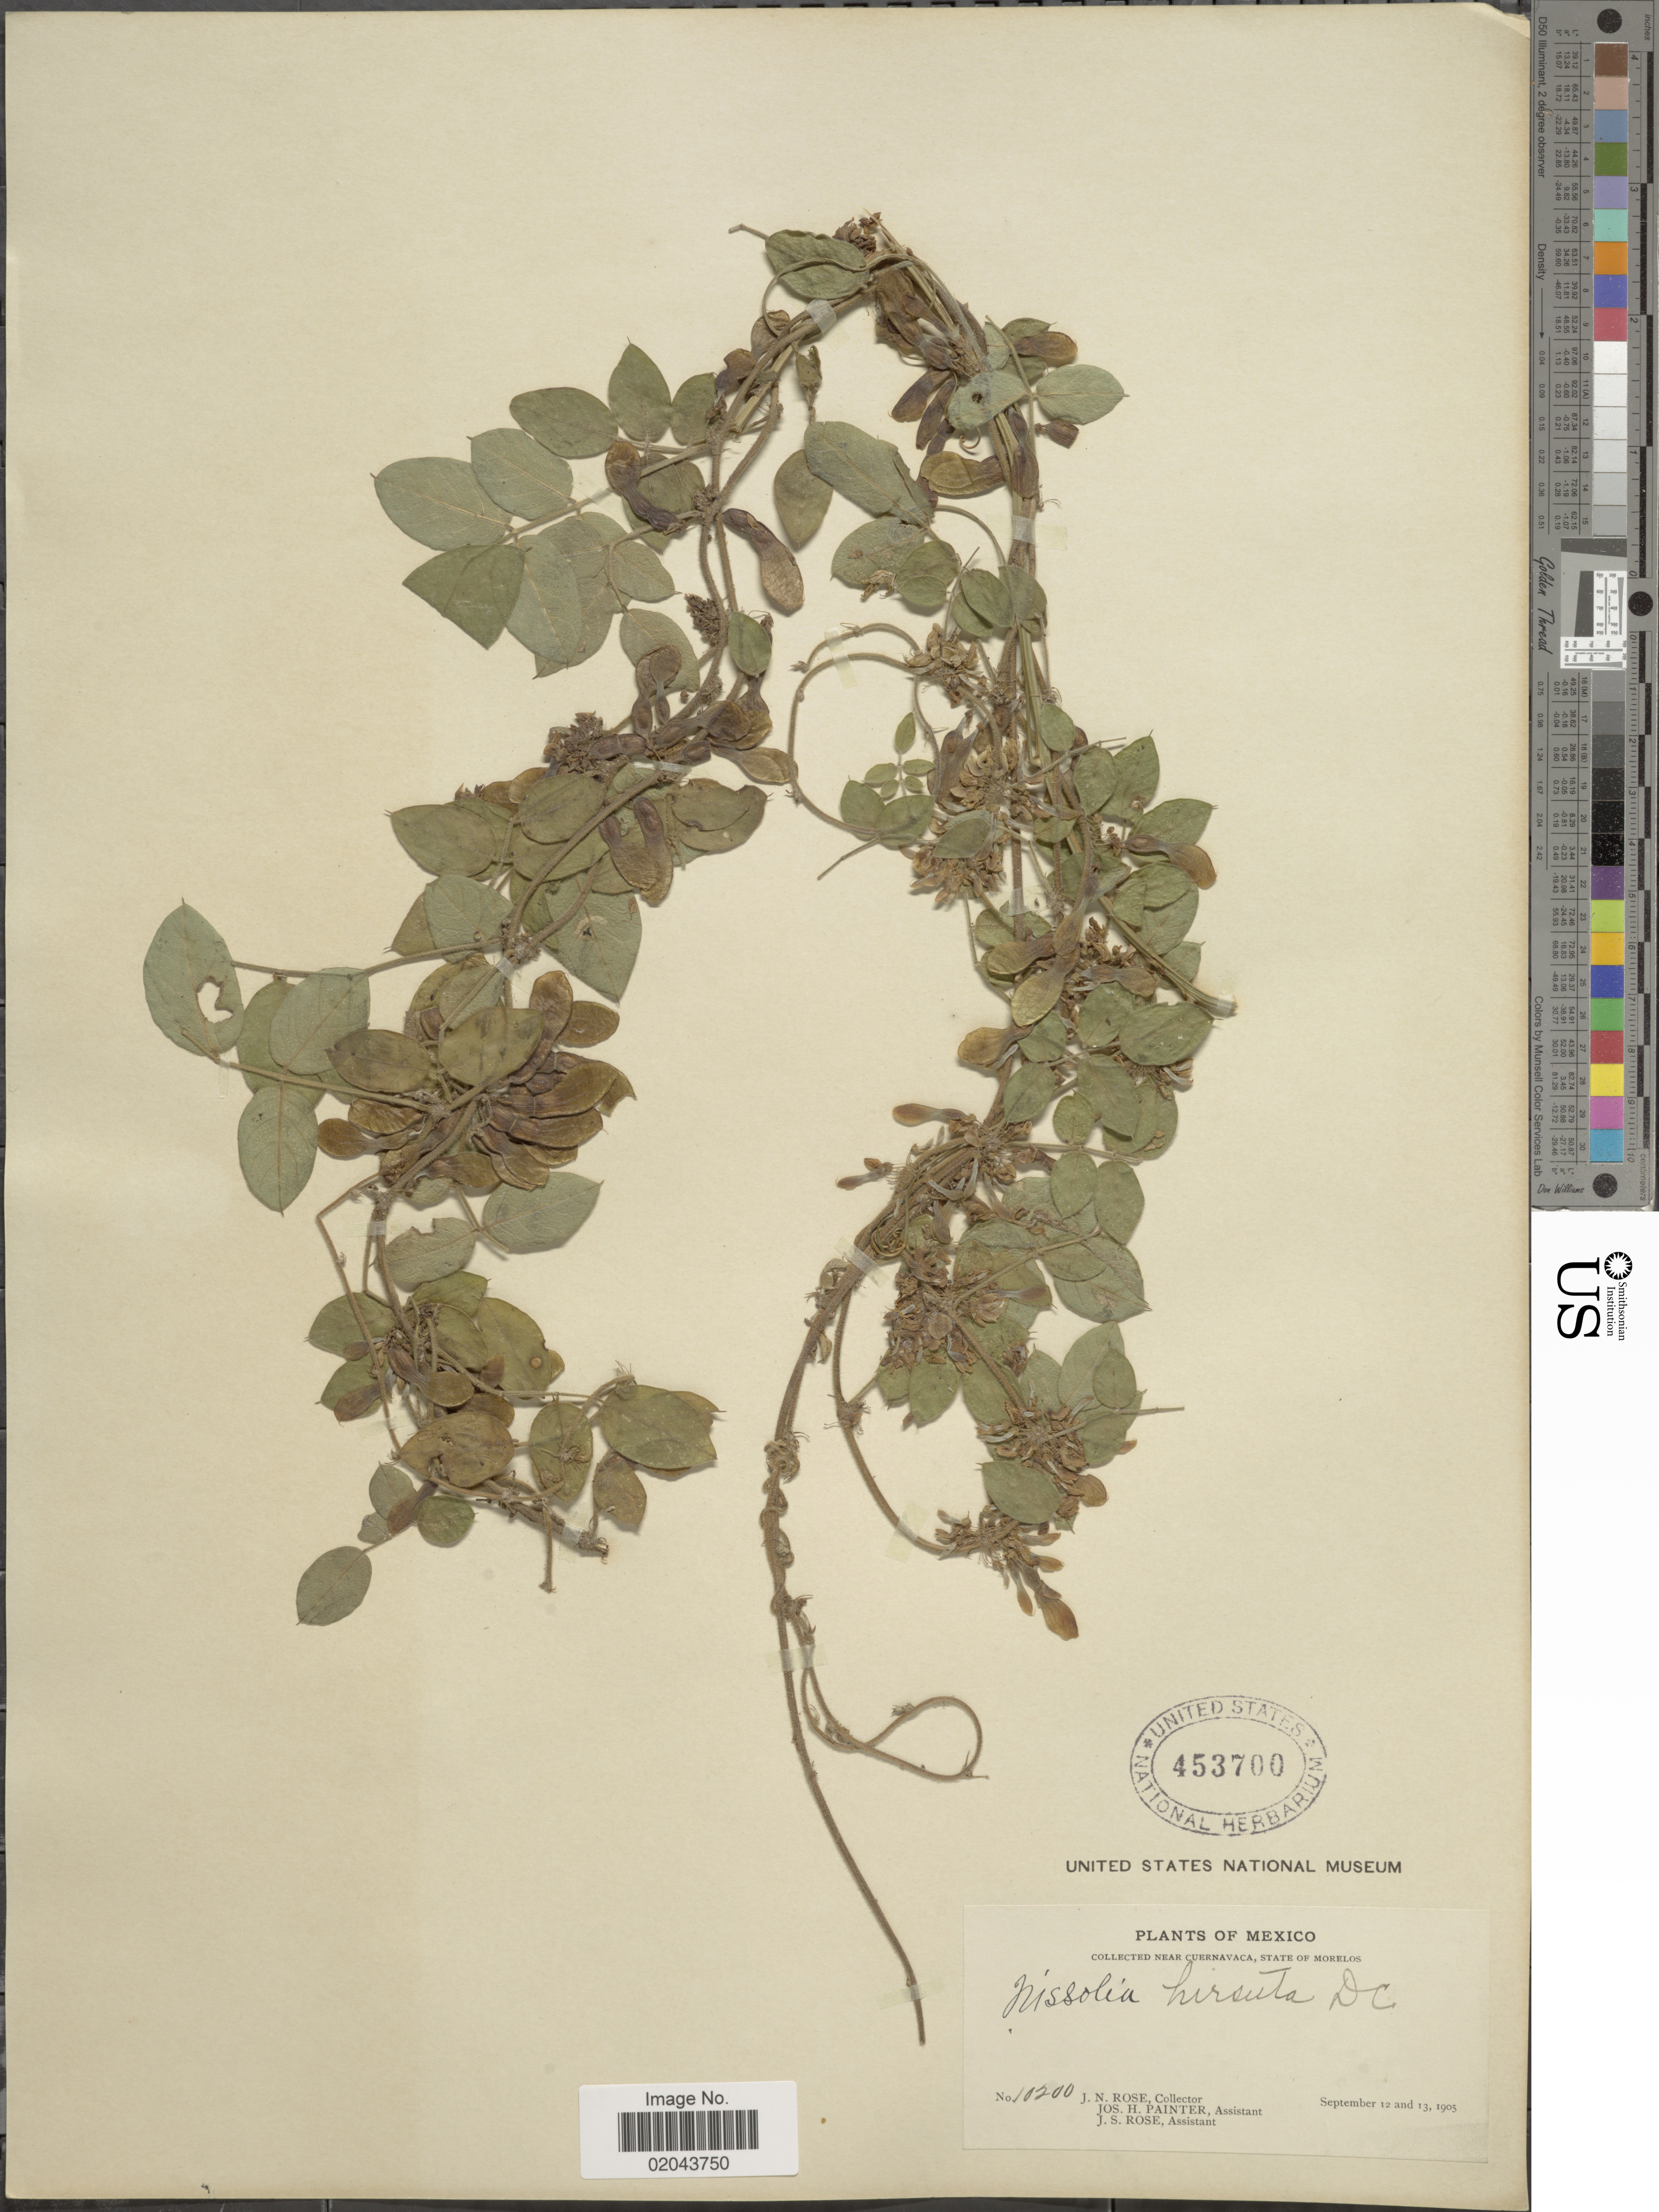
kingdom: Plantae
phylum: Tracheophyta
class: Magnoliopsida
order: Fabales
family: Fabaceae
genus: Nissolia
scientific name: Nissolia microptera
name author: Poir.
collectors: J. N. Rose, J. H. Painter & J. S. Rose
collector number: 10200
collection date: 1905-09-12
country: Mexico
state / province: Morelos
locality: Near Cuernavaca.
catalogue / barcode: US 453700